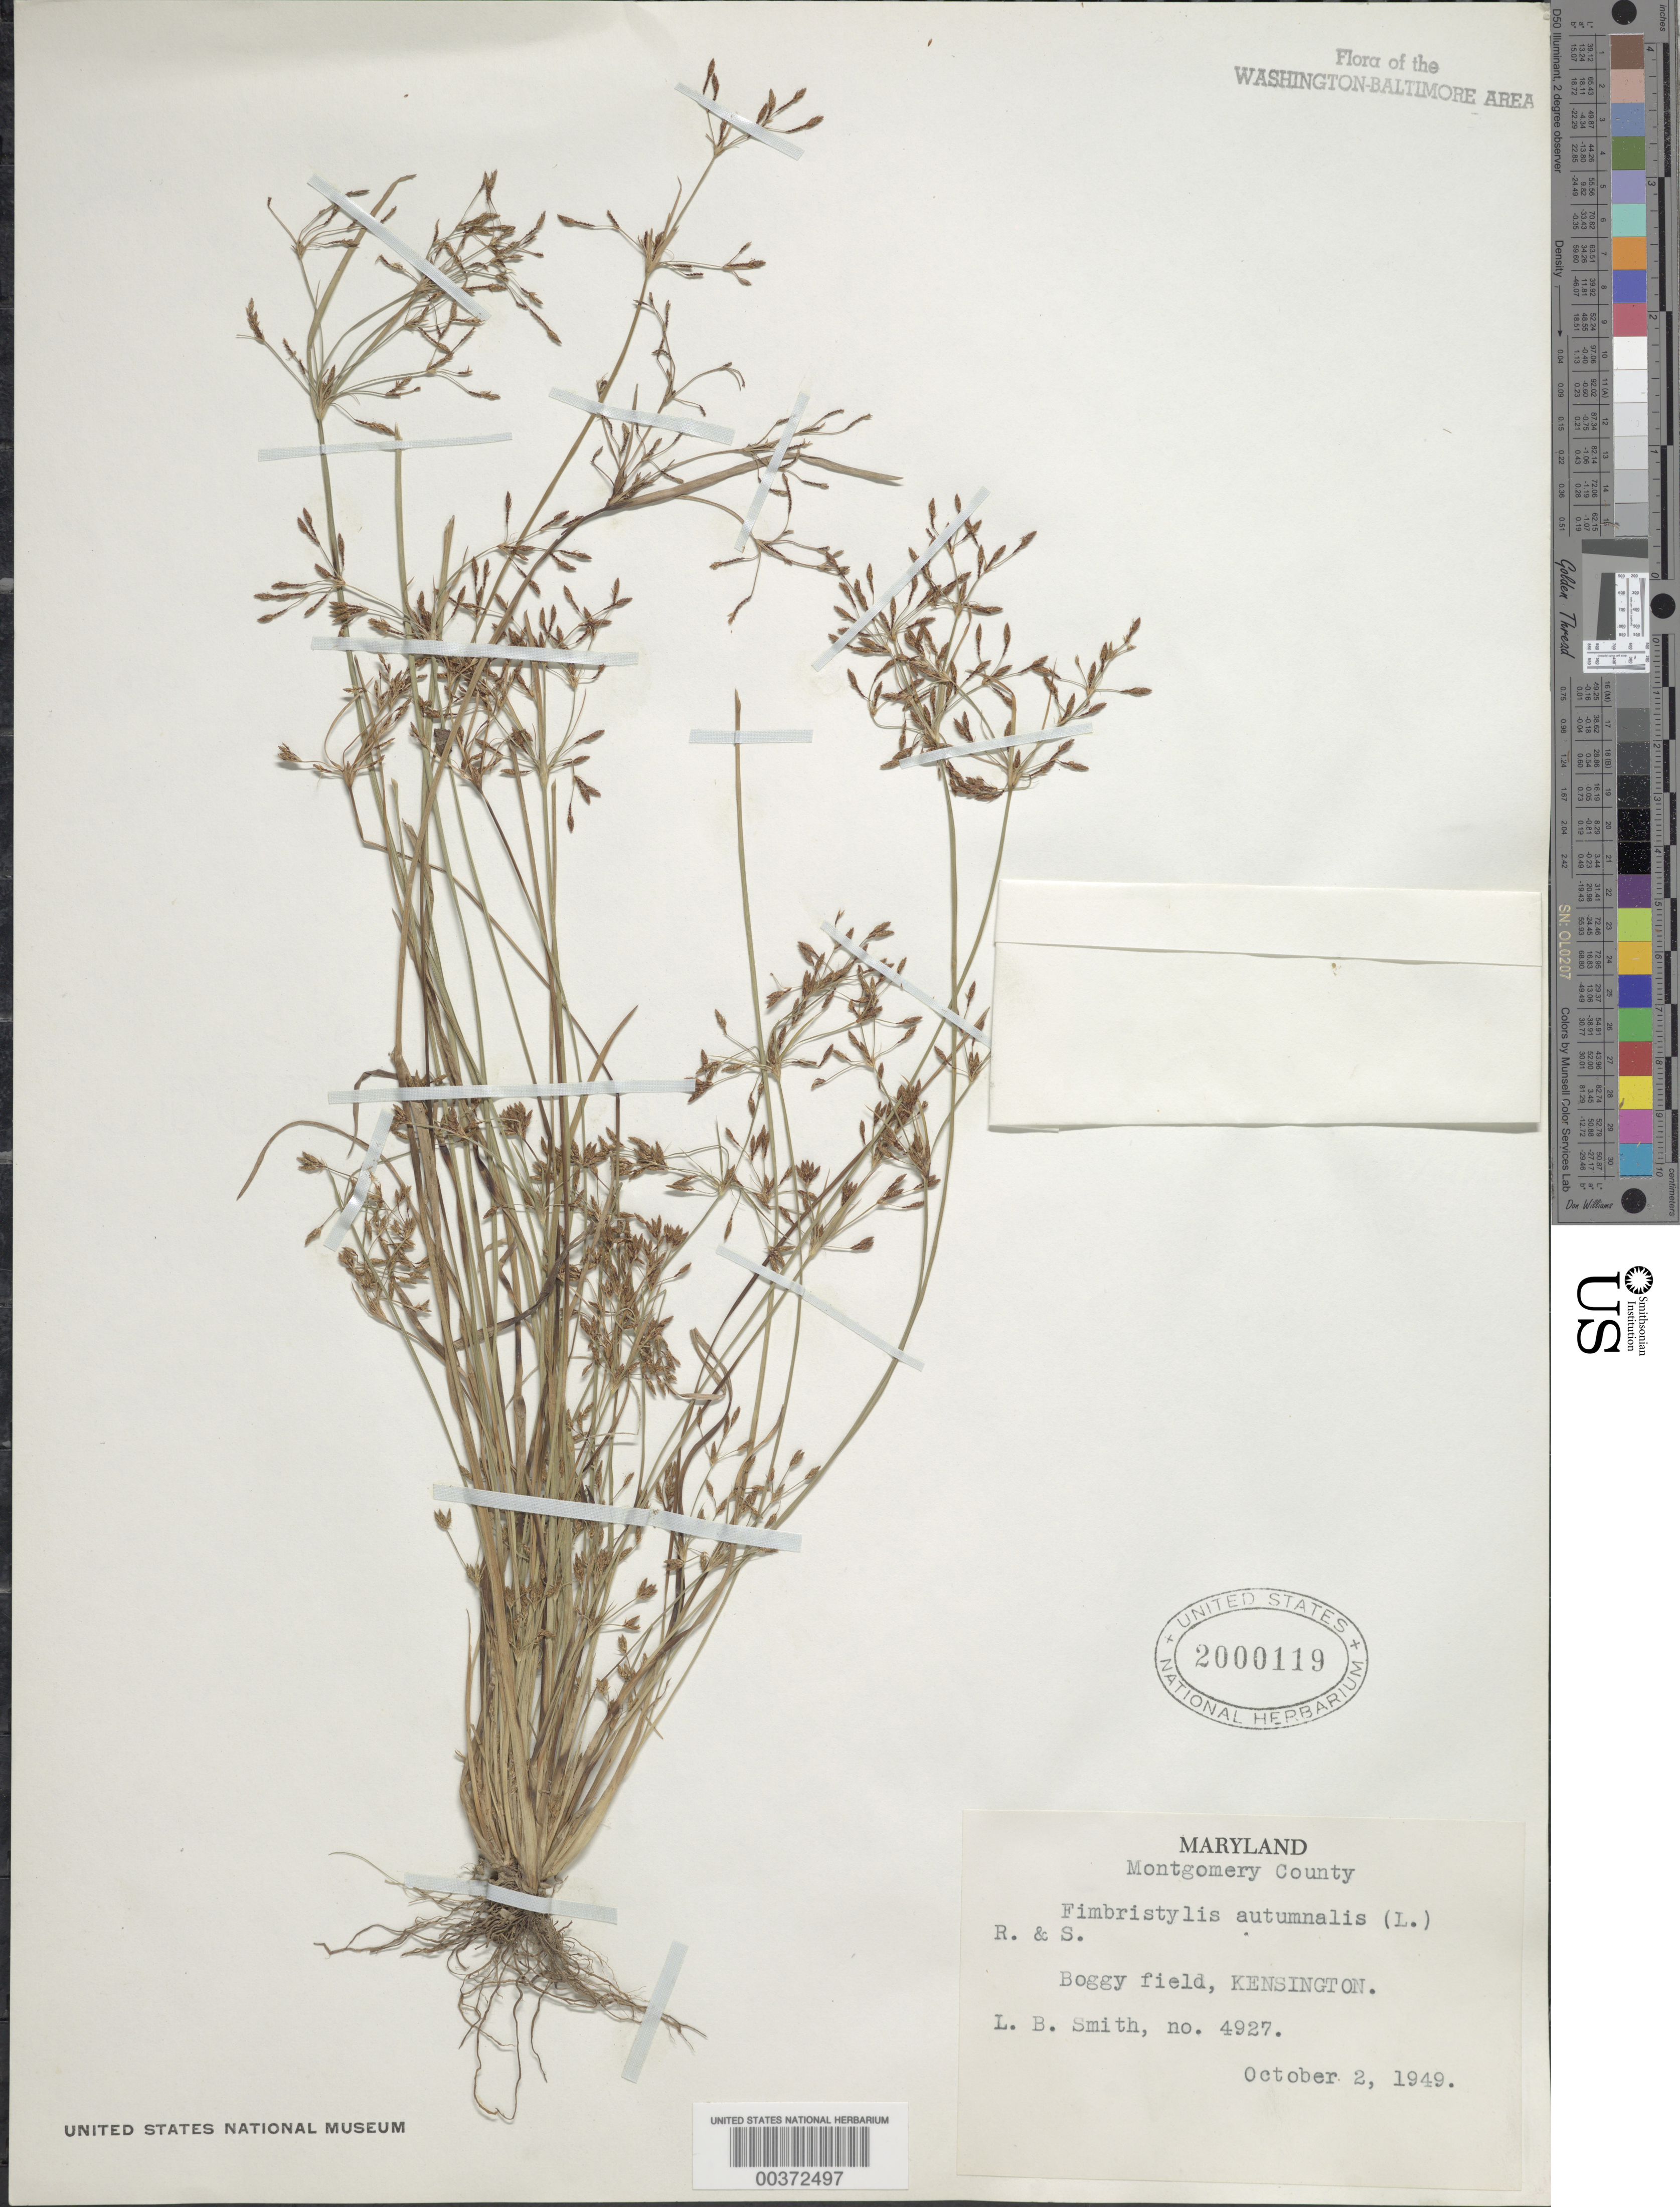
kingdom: Plantae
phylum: Tracheophyta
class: Liliopsida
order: Poales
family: Cyperaceae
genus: Fimbristylis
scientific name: Fimbristylis autumnalis (L.) Roem. & Schult.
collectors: L. Smith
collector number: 4927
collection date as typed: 02 Oct 1949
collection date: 1949-10-02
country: United States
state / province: Maryland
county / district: Montgomery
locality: Kensington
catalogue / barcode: US 2000119